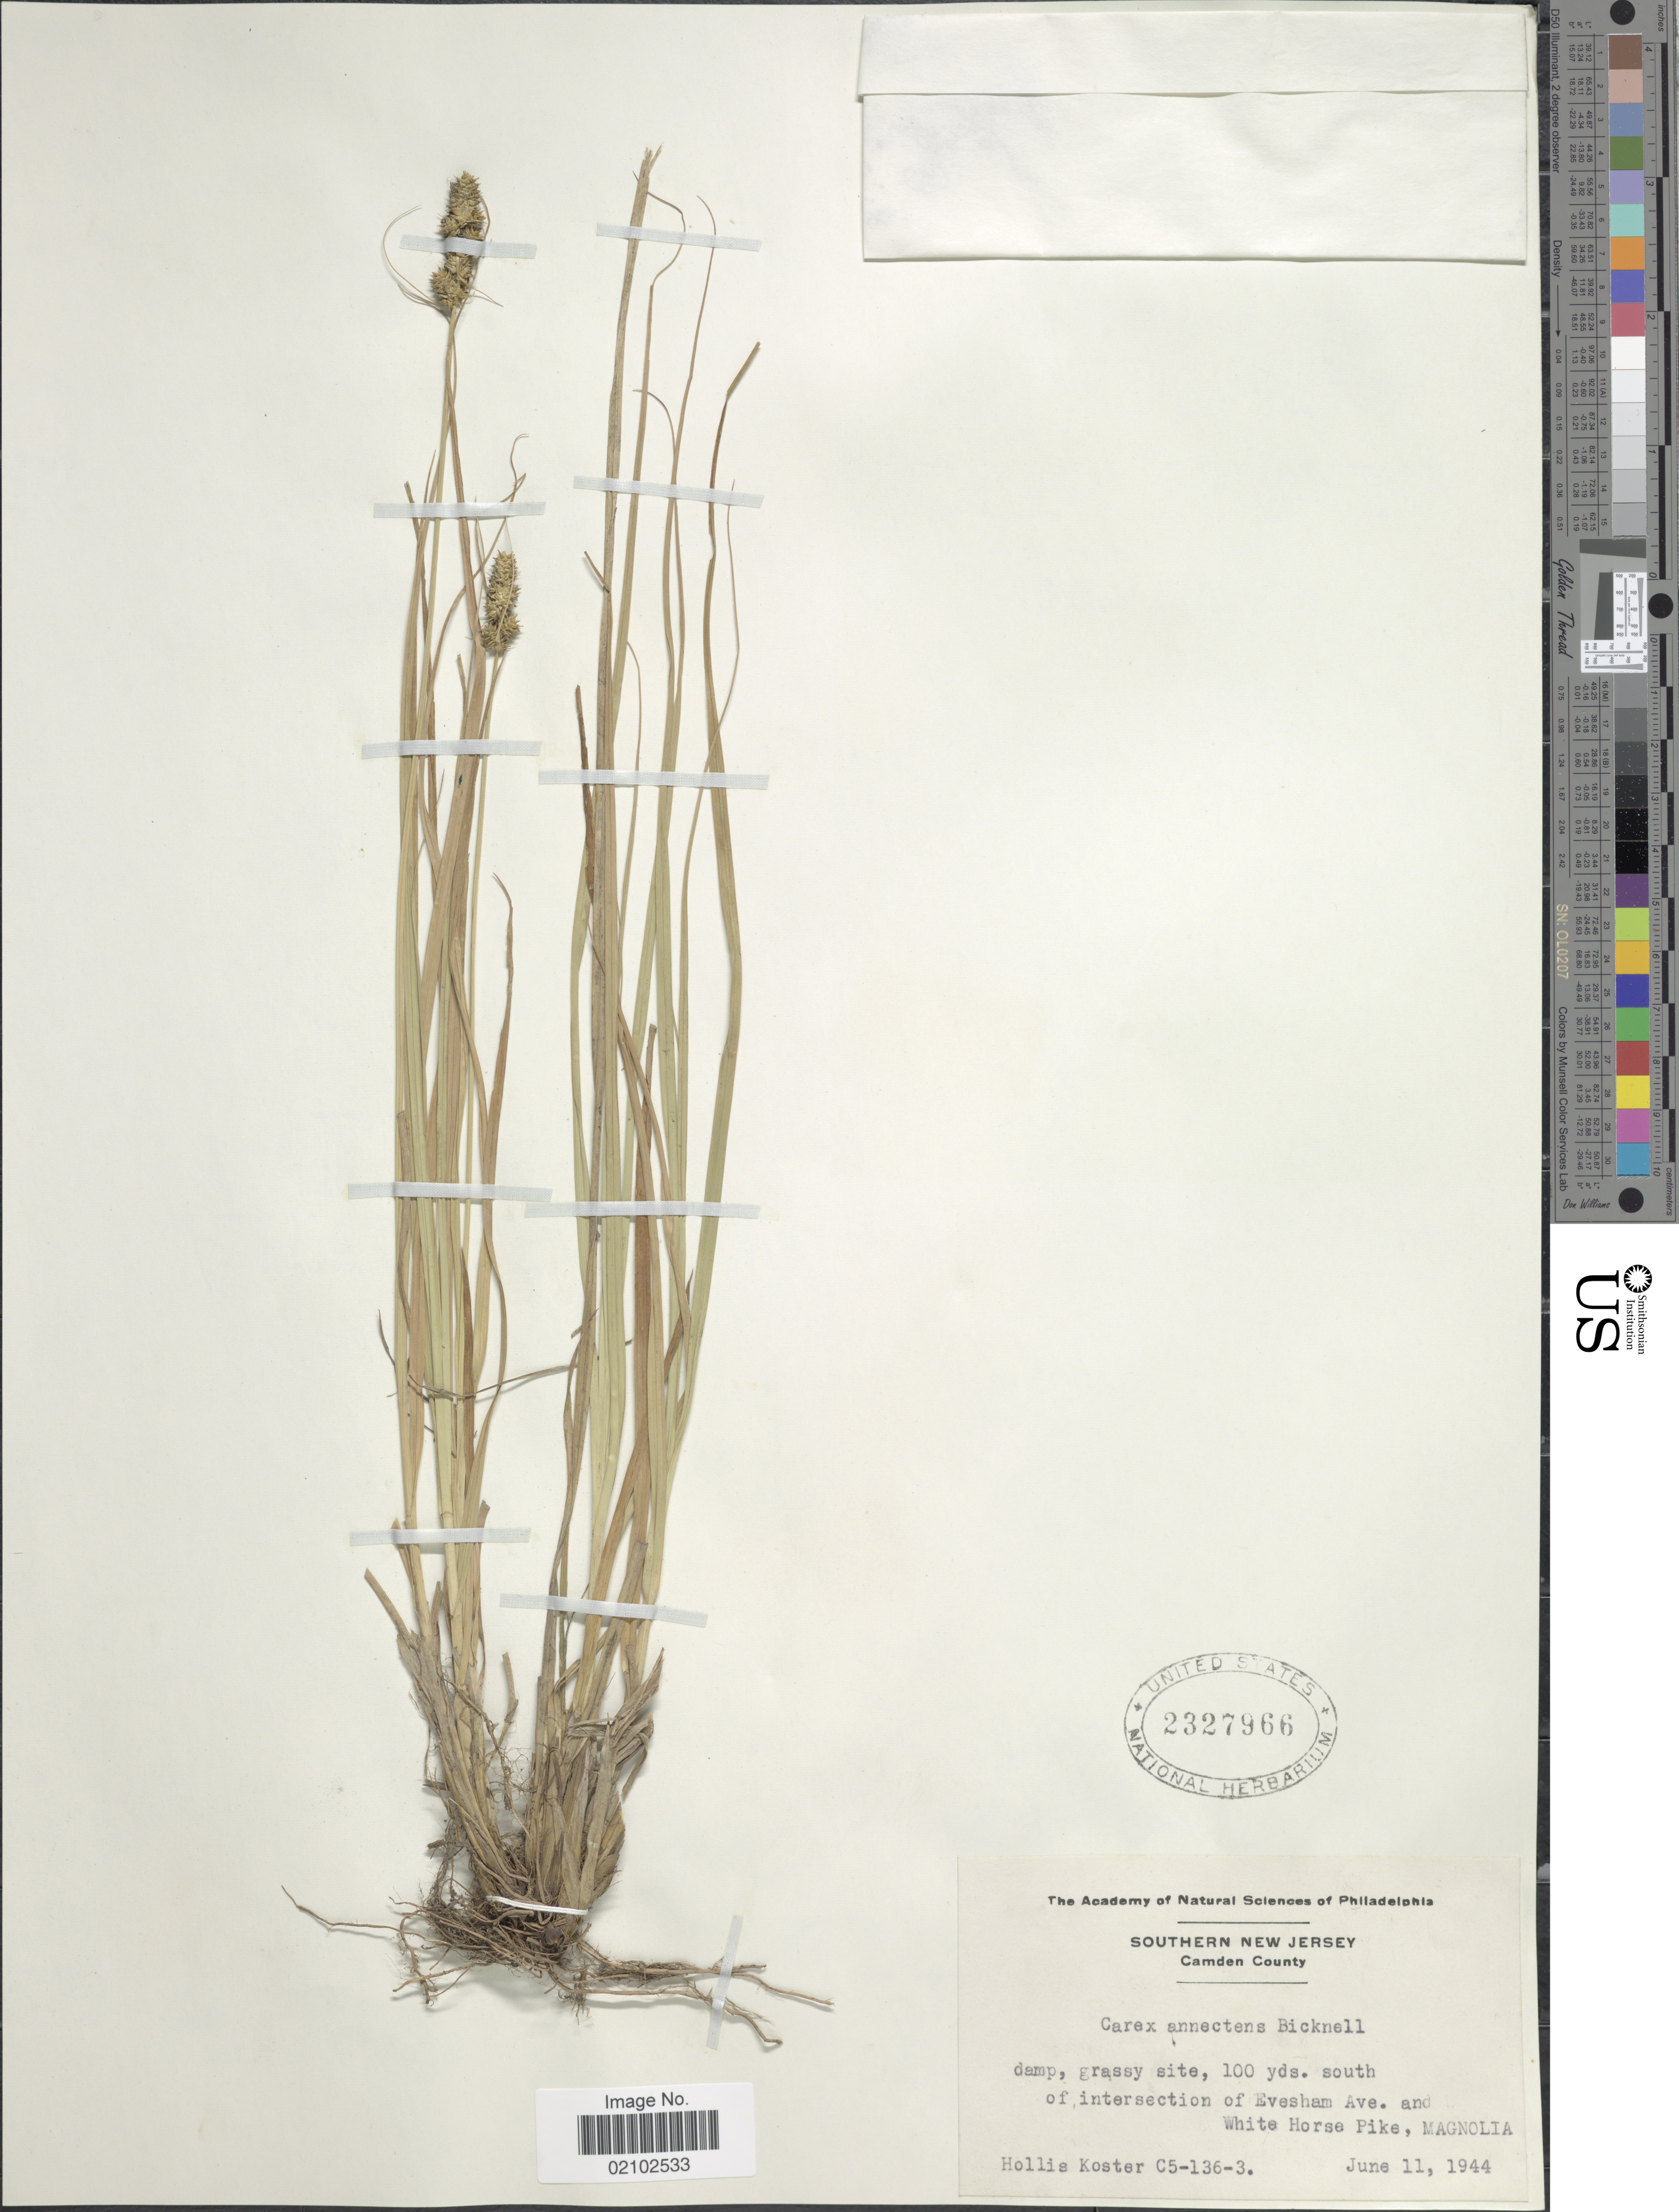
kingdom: Plantae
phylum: Tracheophyta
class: Liliopsida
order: Poales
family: Cyperaceae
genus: Carex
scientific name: Carex annectens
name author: (E.P. Bicknell) E.P. Bicknell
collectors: H. Koster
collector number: C5-136-3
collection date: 1944-06-11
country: United States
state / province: New Jersey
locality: Southern New Jersey, damp, grassy site, 100 yds. south of intersection of Evesham Ave. and White Horse Pike, Magnolia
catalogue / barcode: US 2327966